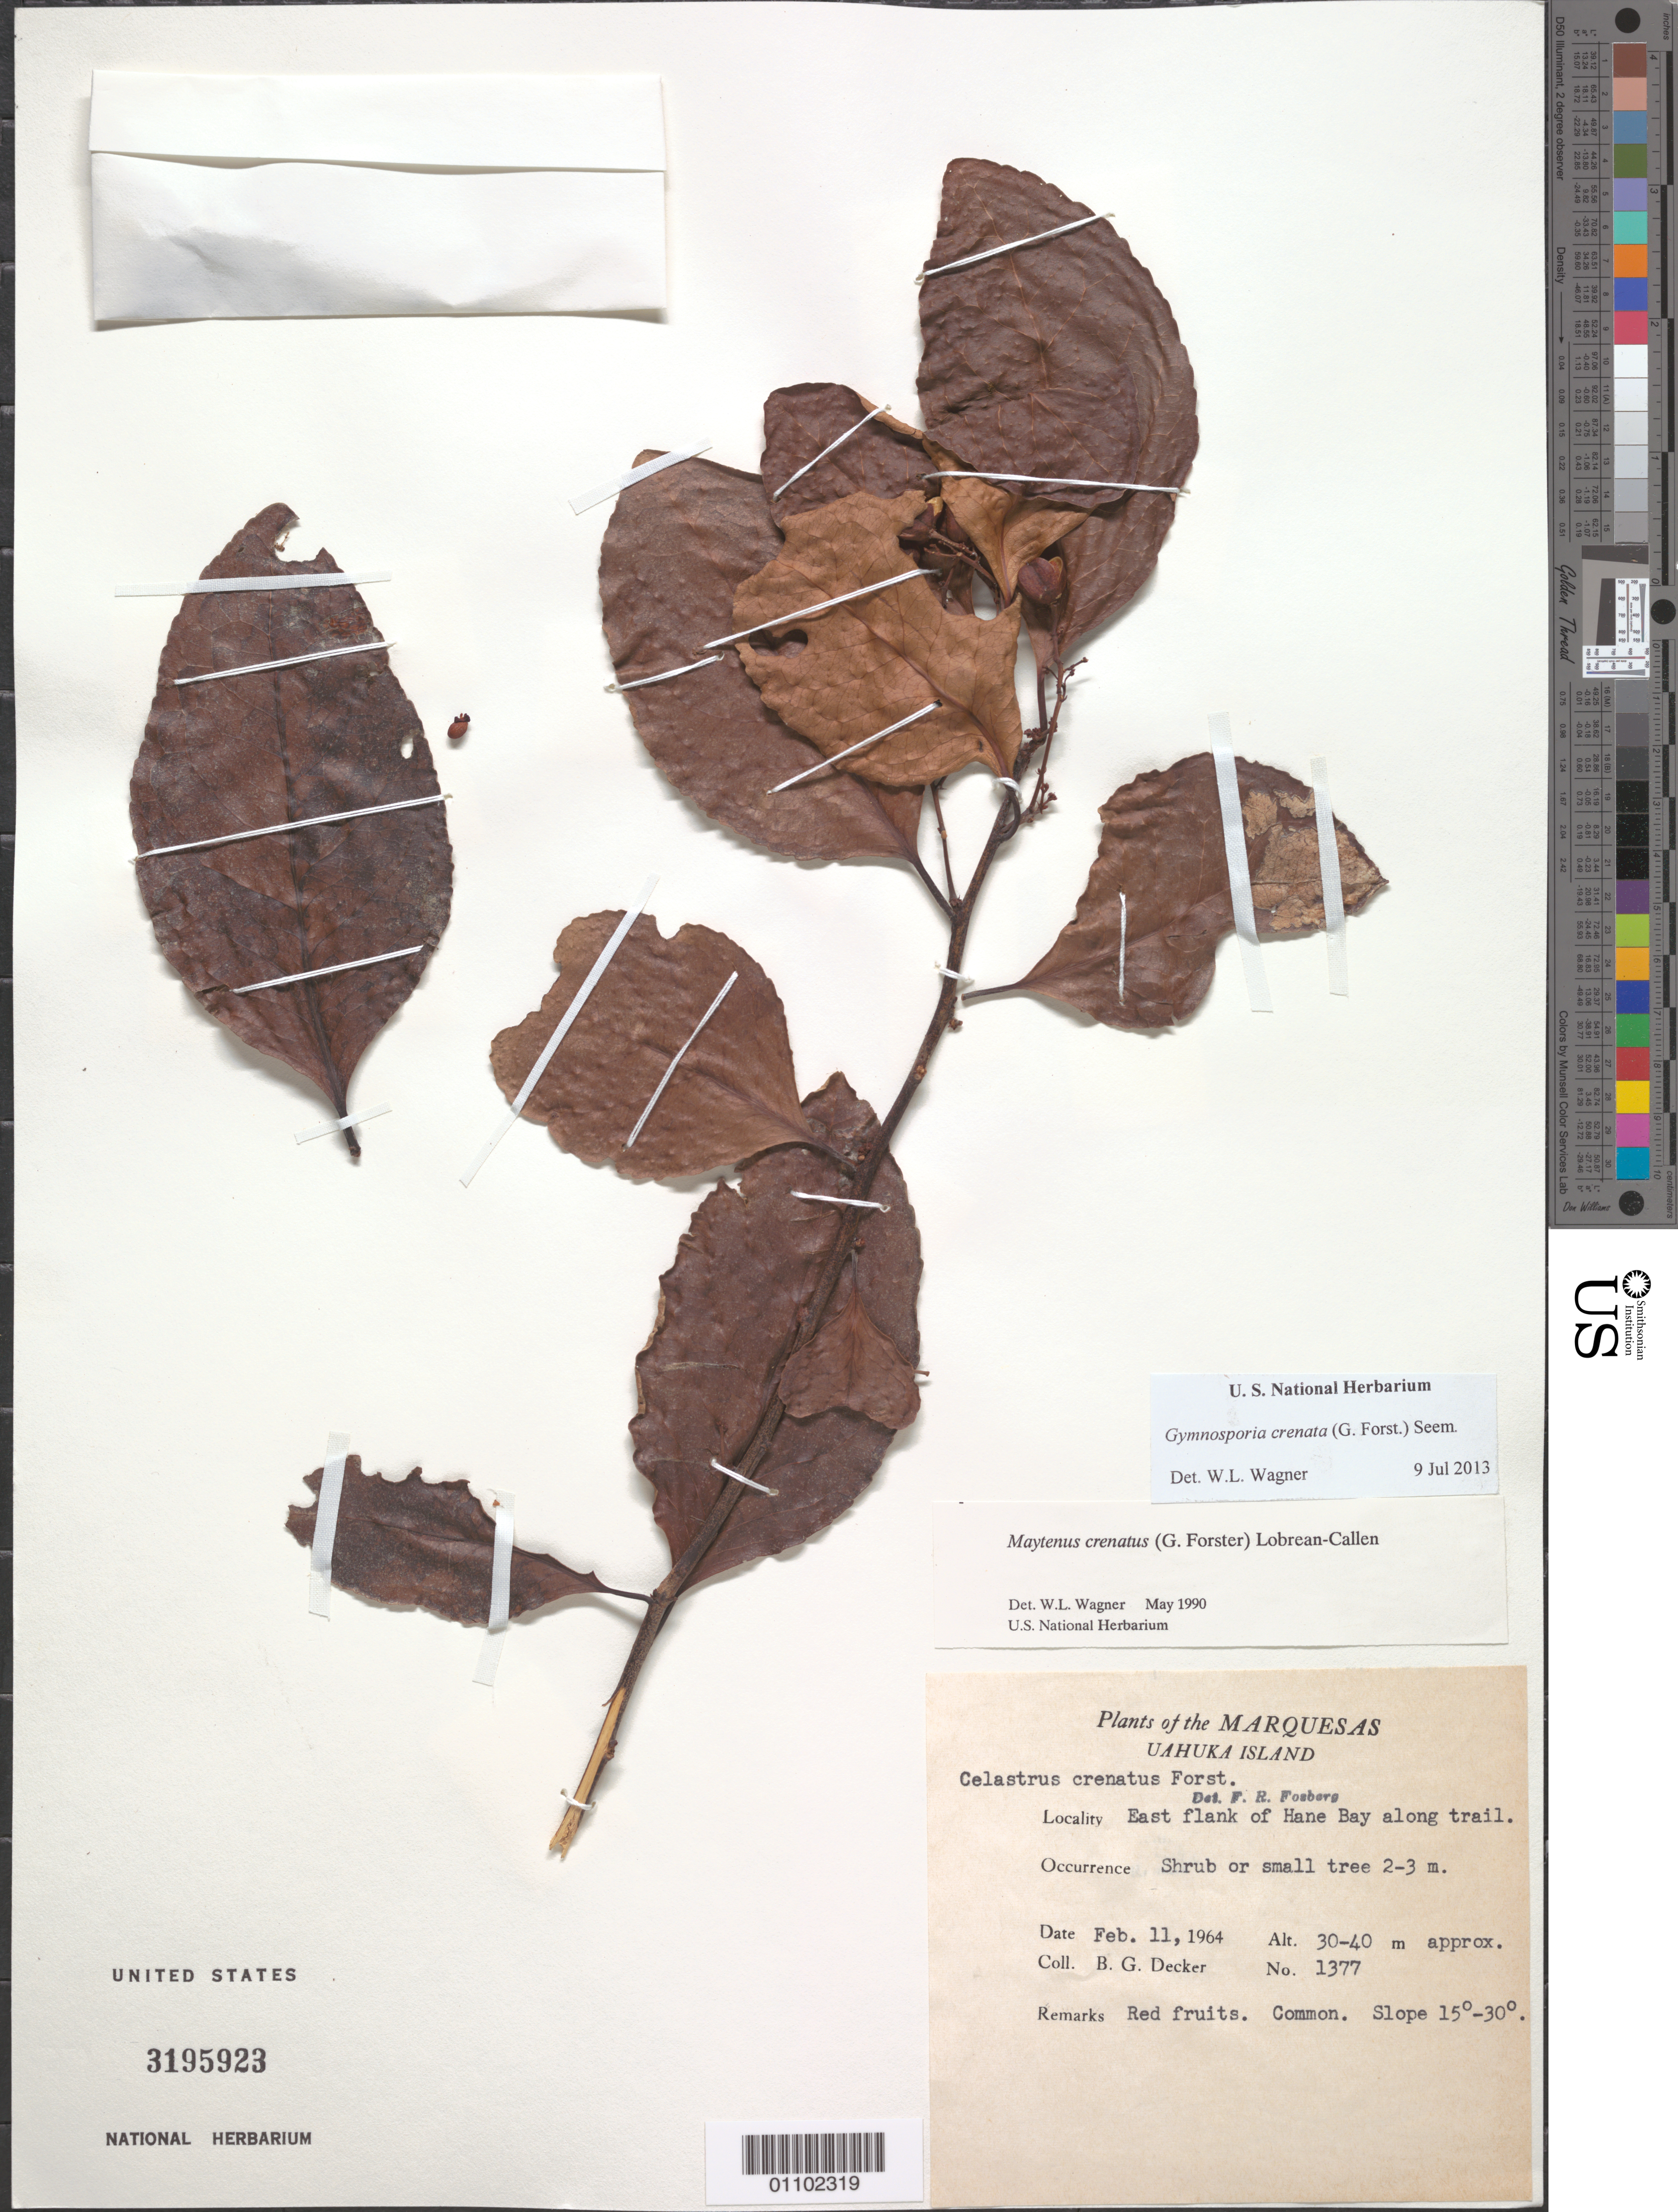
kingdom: Plantae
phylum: Tracheophyta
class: Magnoliopsida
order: Celastrales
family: Celastraceae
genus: Gymnosporia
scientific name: Gymnosporia crenata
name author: (G. Forst.) Seem.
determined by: Wagner, W. L., (BOT), Smithsonian Institution - National Museum of Natural History (UNITED STATES)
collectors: B. G. Decker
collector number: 1377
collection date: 1964-02-11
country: French Polynesia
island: Ua Huka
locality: E flank of Hane Bay along trail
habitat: Slope 15-30 deg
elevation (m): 30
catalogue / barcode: US 3195923